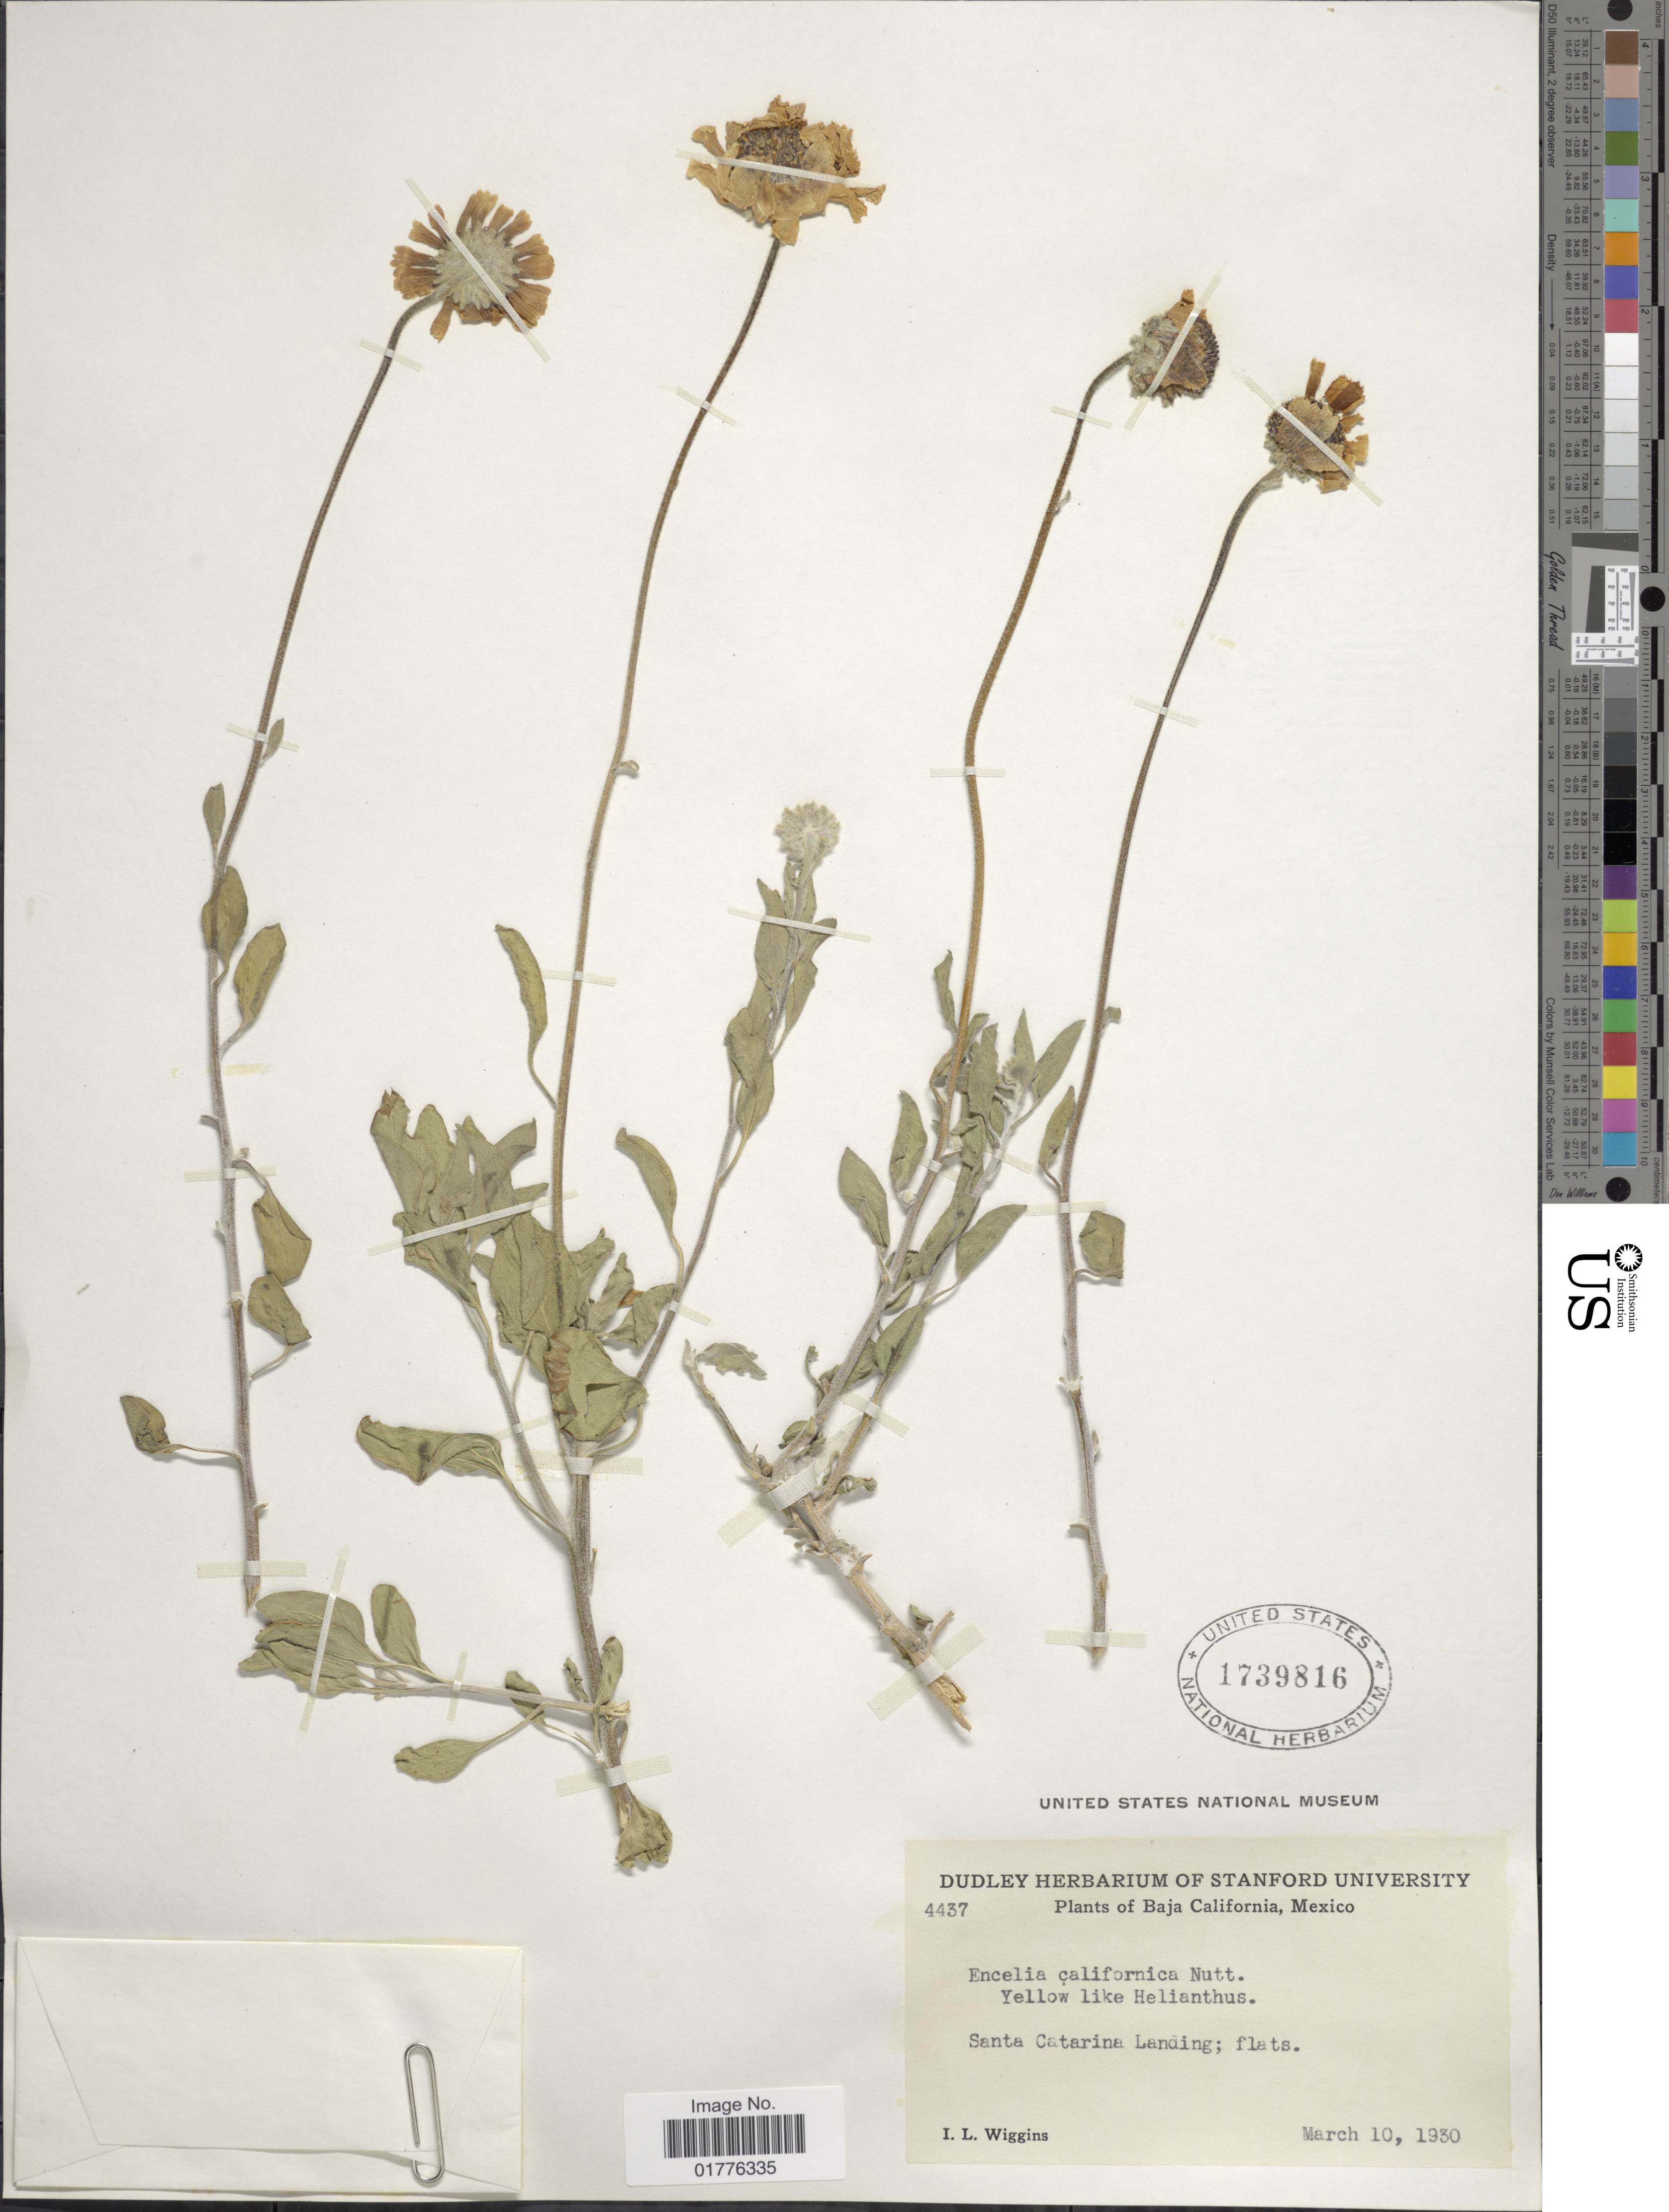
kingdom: Plantae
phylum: Tracheophyta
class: Magnoliopsida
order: Asterales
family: Asteraceae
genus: Encelia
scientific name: Encelia californica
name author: Nutt.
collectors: I. L. Wiggins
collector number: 4437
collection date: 1930-03-10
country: Mexico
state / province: Baja California Sur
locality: Santa Catarina Landing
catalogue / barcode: US 1739816